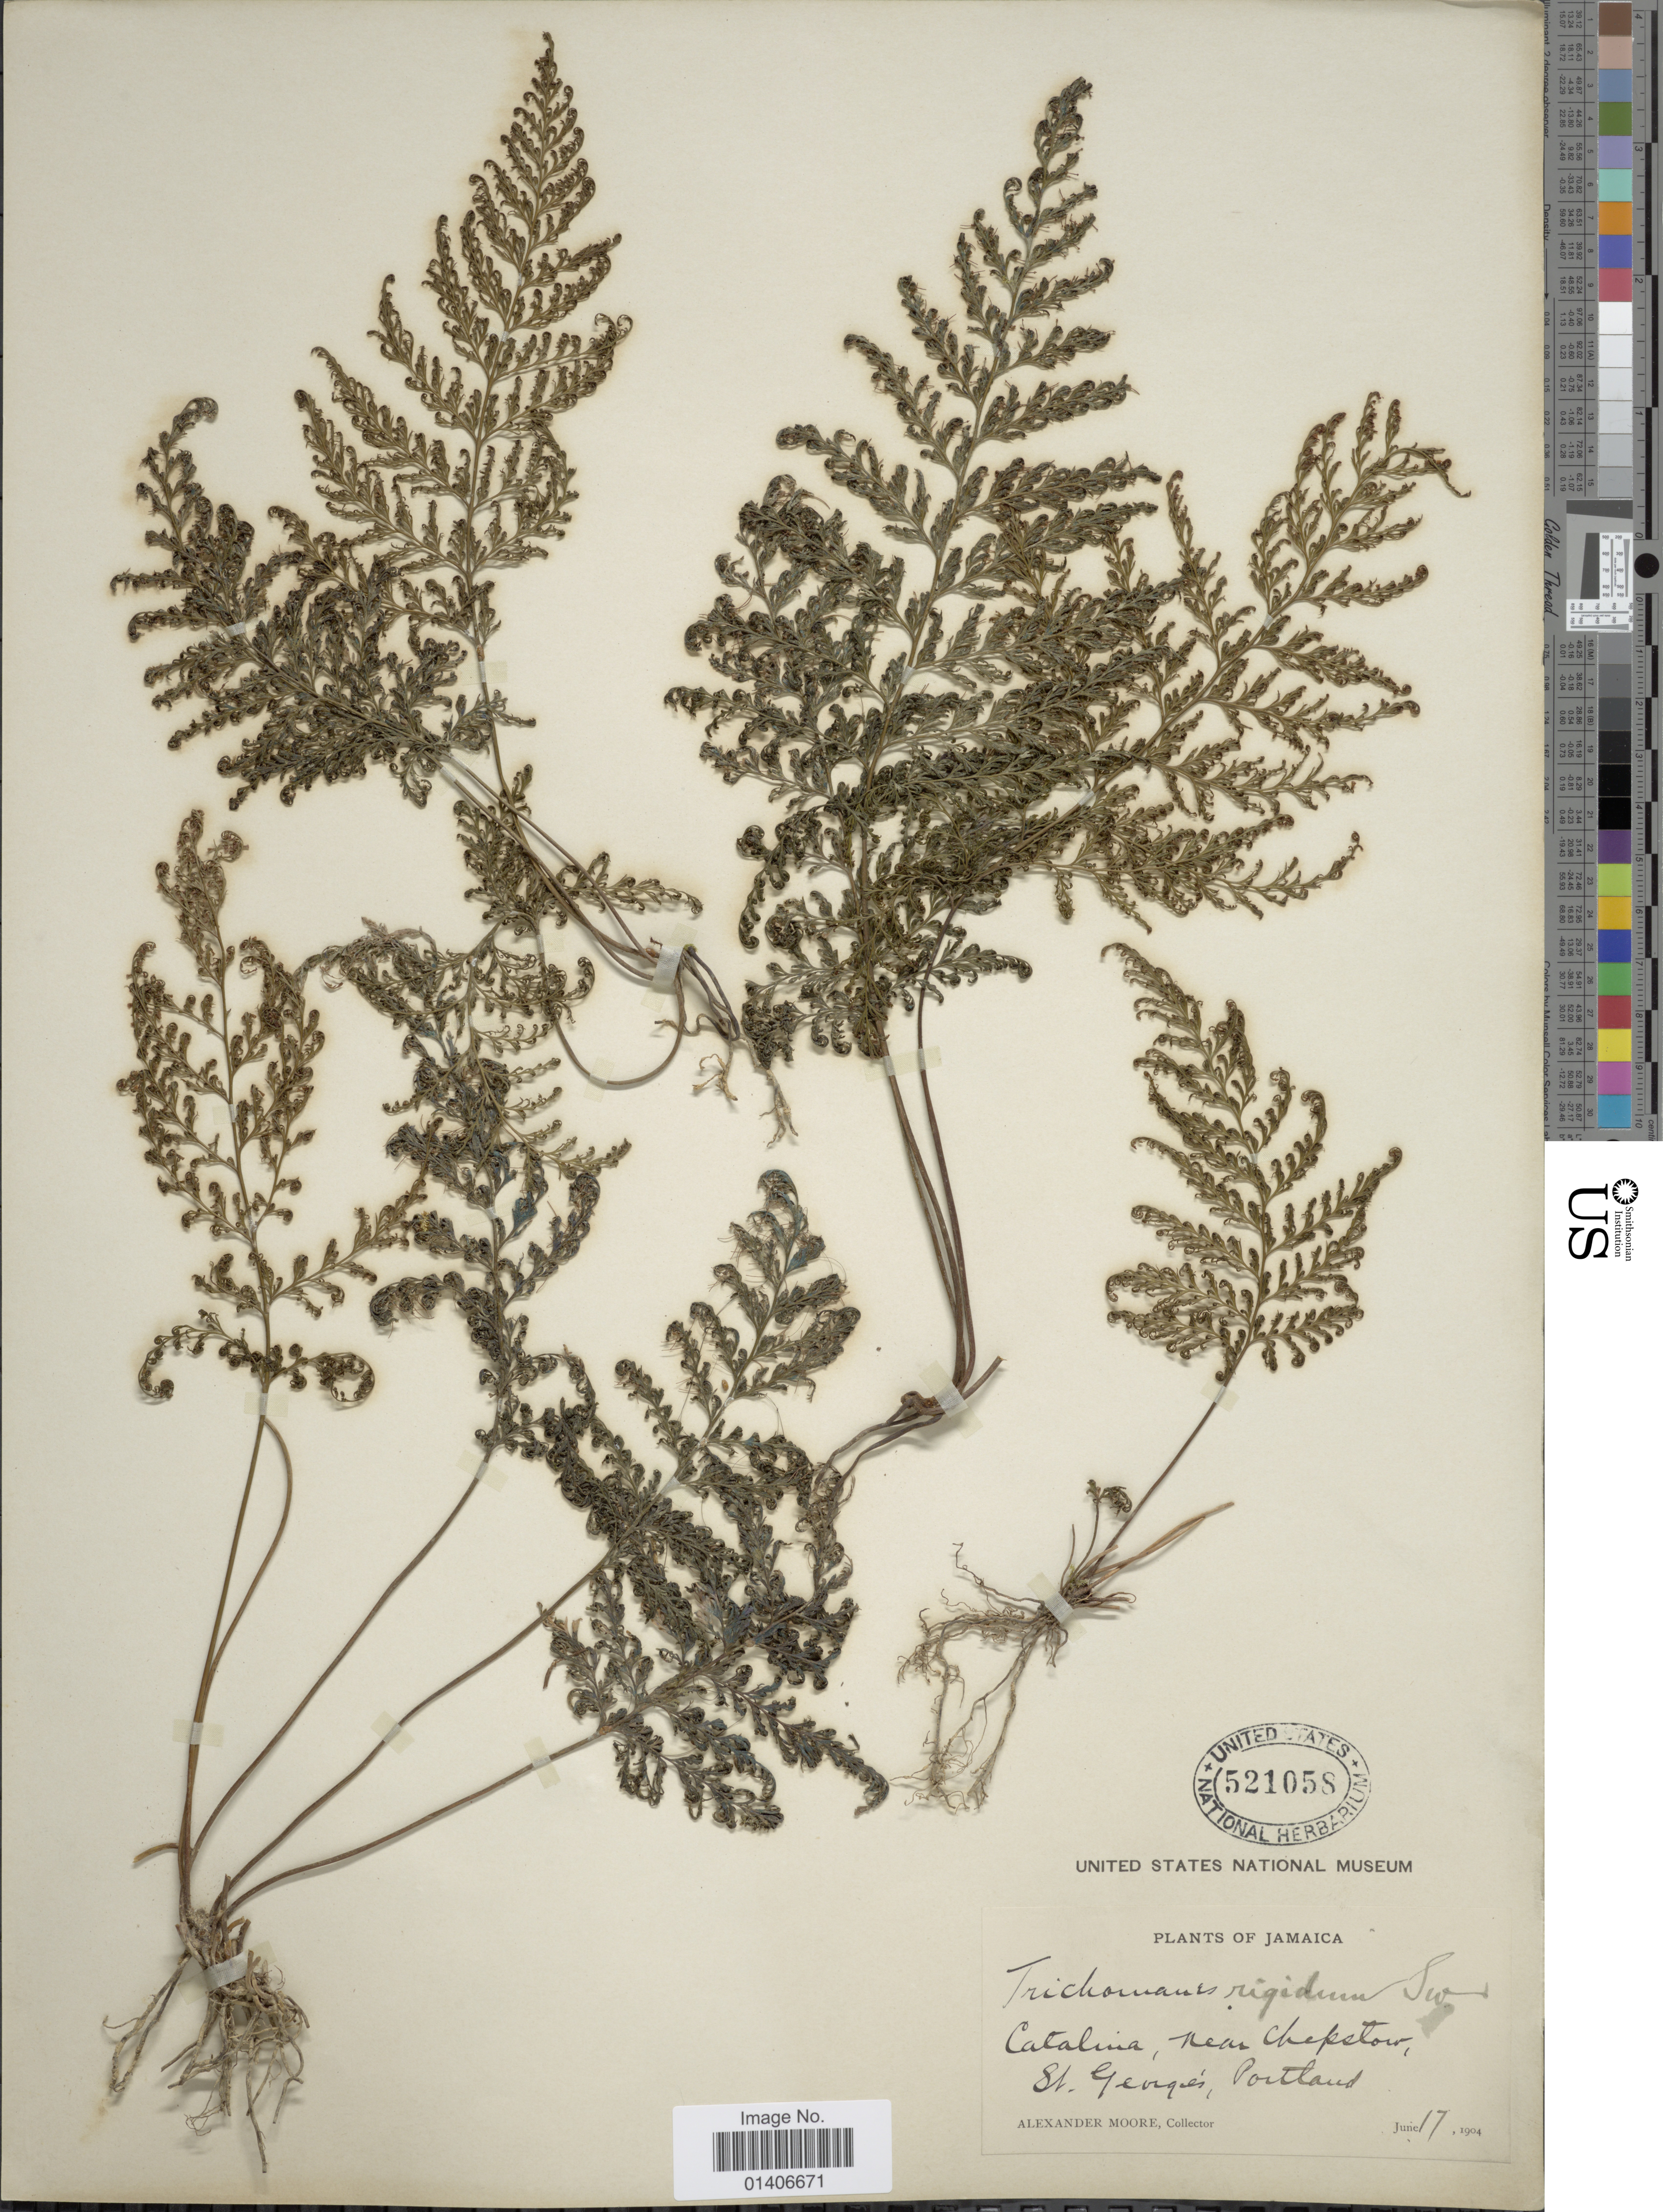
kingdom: Plantae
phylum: Tracheophyta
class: Polypodiopsida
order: Hymenophyllales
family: Hymenophyllaceae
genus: Abrodictyum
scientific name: Abrodictyum rigidum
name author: (Sw.) Ebihara & Dubuisson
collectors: A. Moore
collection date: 1907-06-17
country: Jamaica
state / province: Portland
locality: Catalina, near Chepstow, St Georges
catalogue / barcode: US 521058